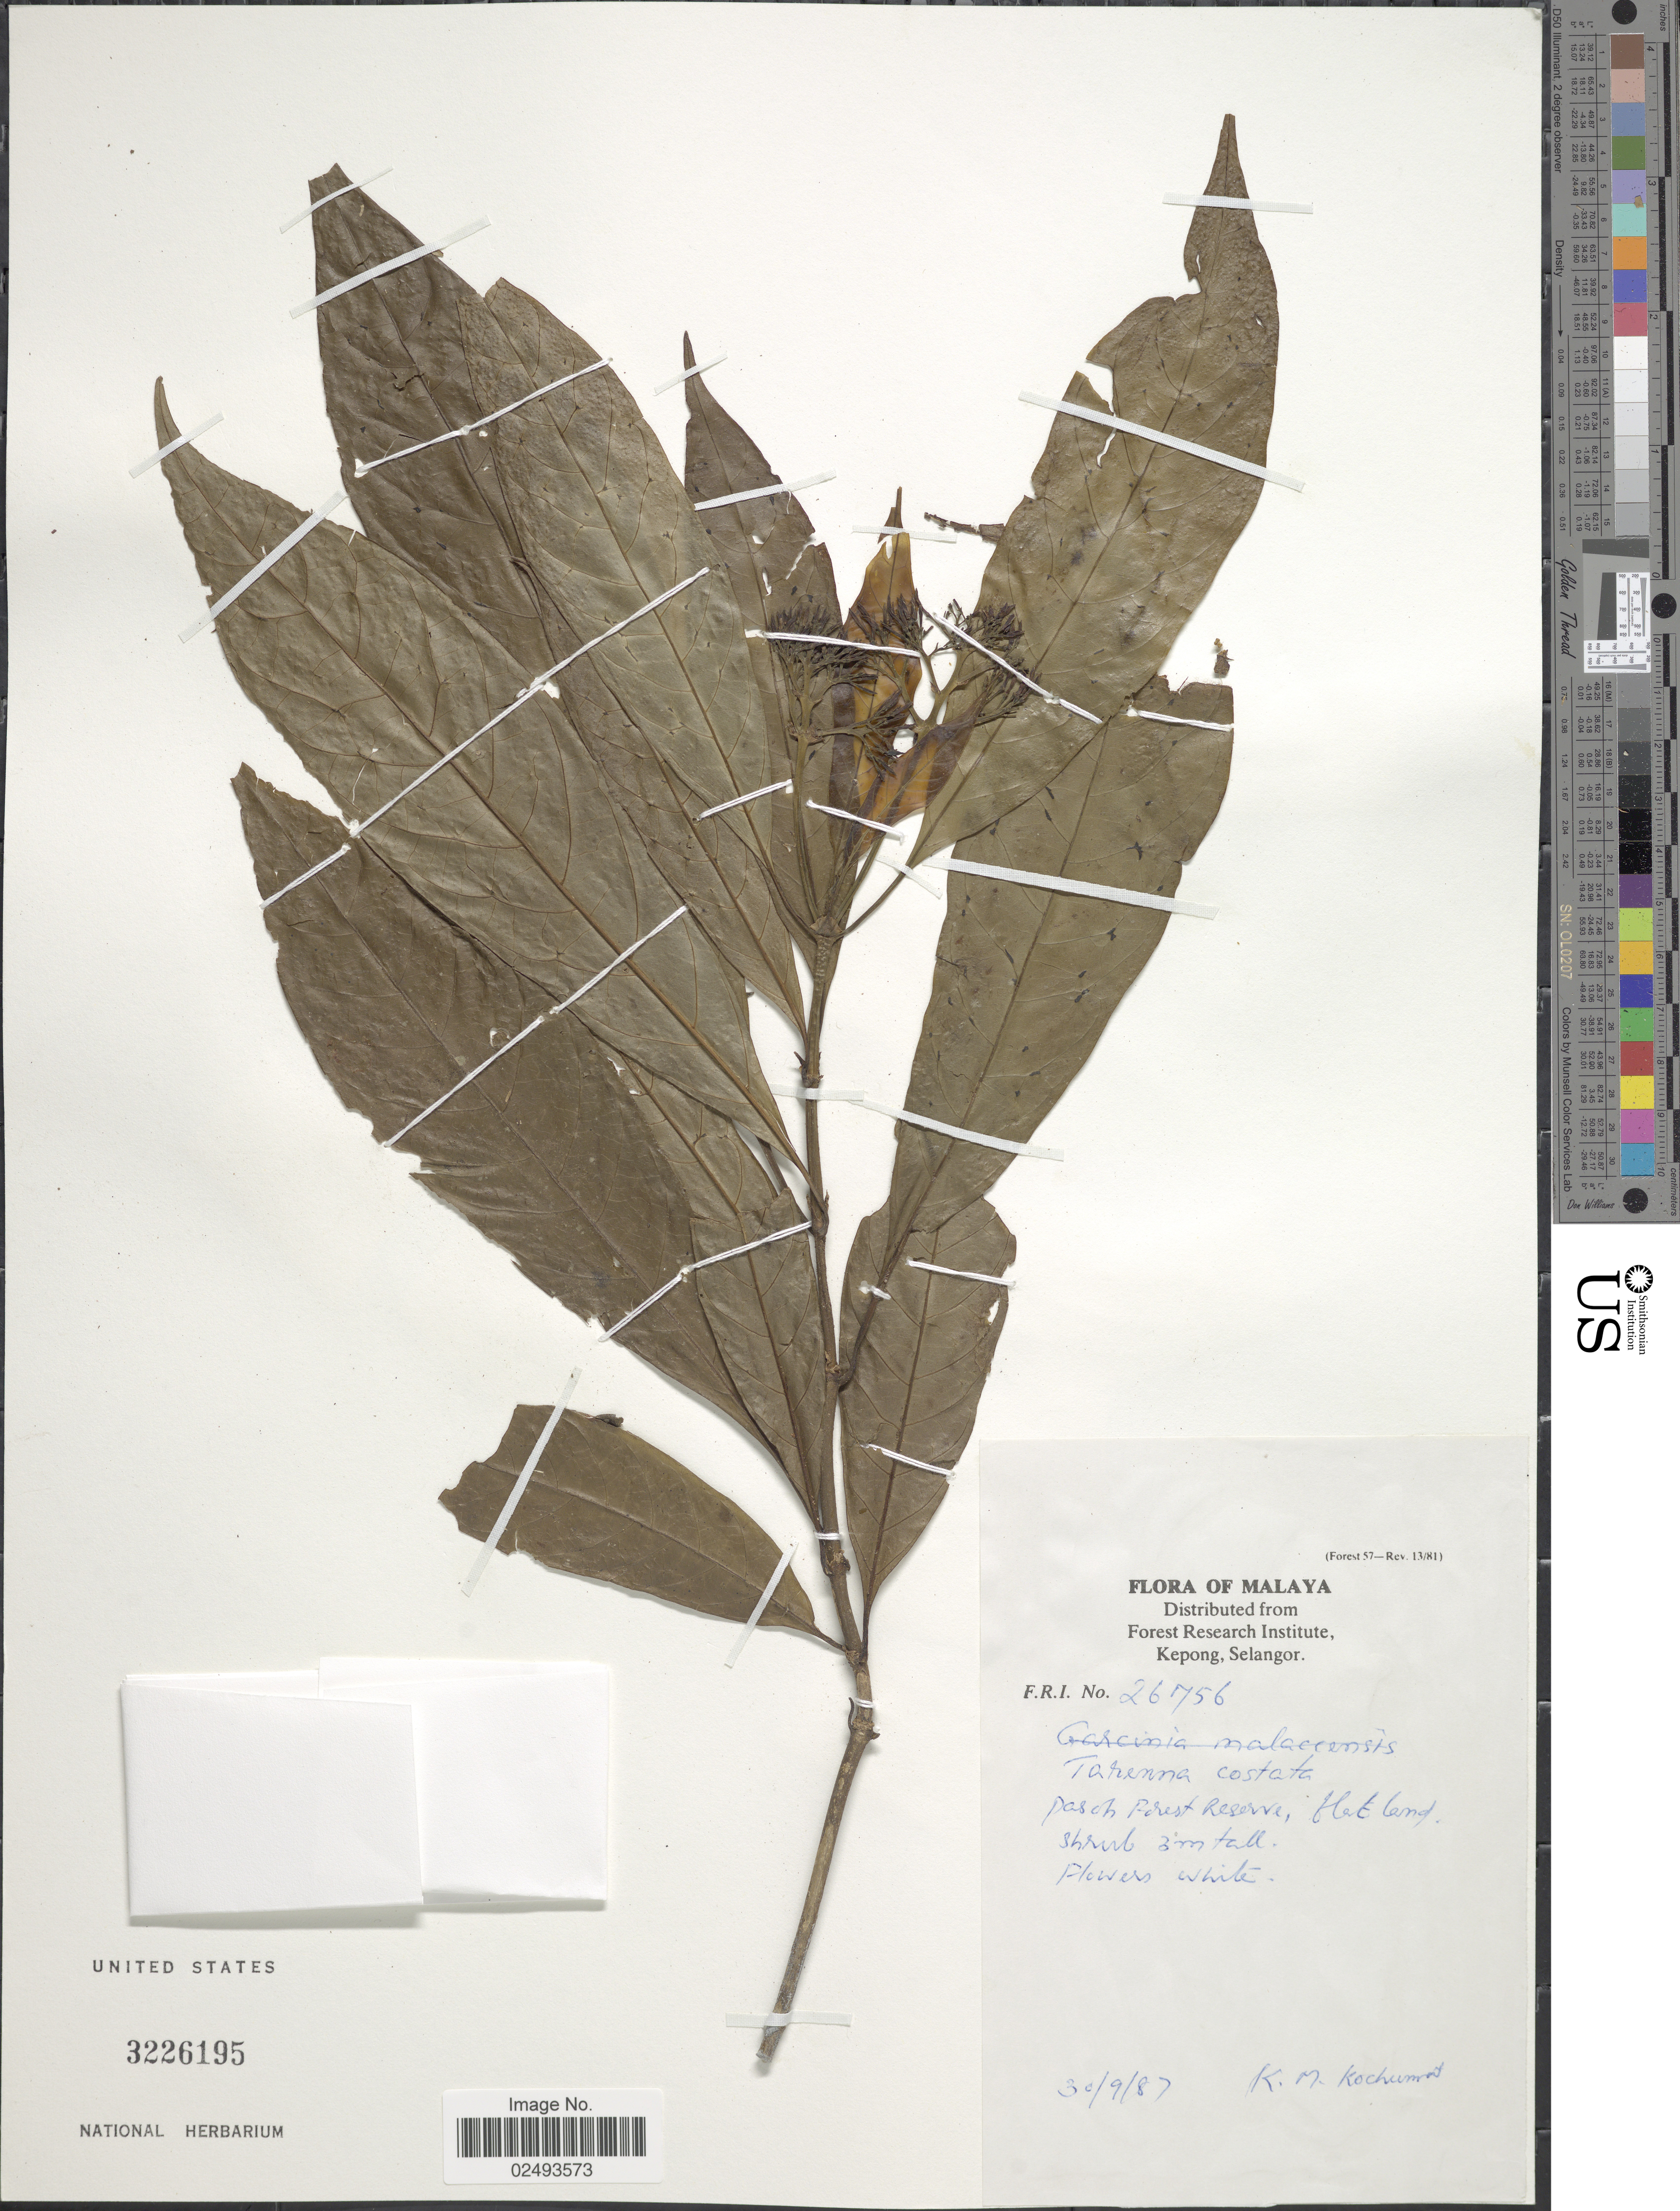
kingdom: Plantae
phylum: Tracheophyta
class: Magnoliopsida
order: Gentianales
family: Rubiaceae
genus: Tarenna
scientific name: Tarenna costata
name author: (Miq.) Merr.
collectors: K. Kochummen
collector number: FRI26756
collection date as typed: Transcribed d/m/y: 30/9/87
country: Malaysia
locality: Malaya, Pasoh Forest Reserve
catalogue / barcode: US 3226195